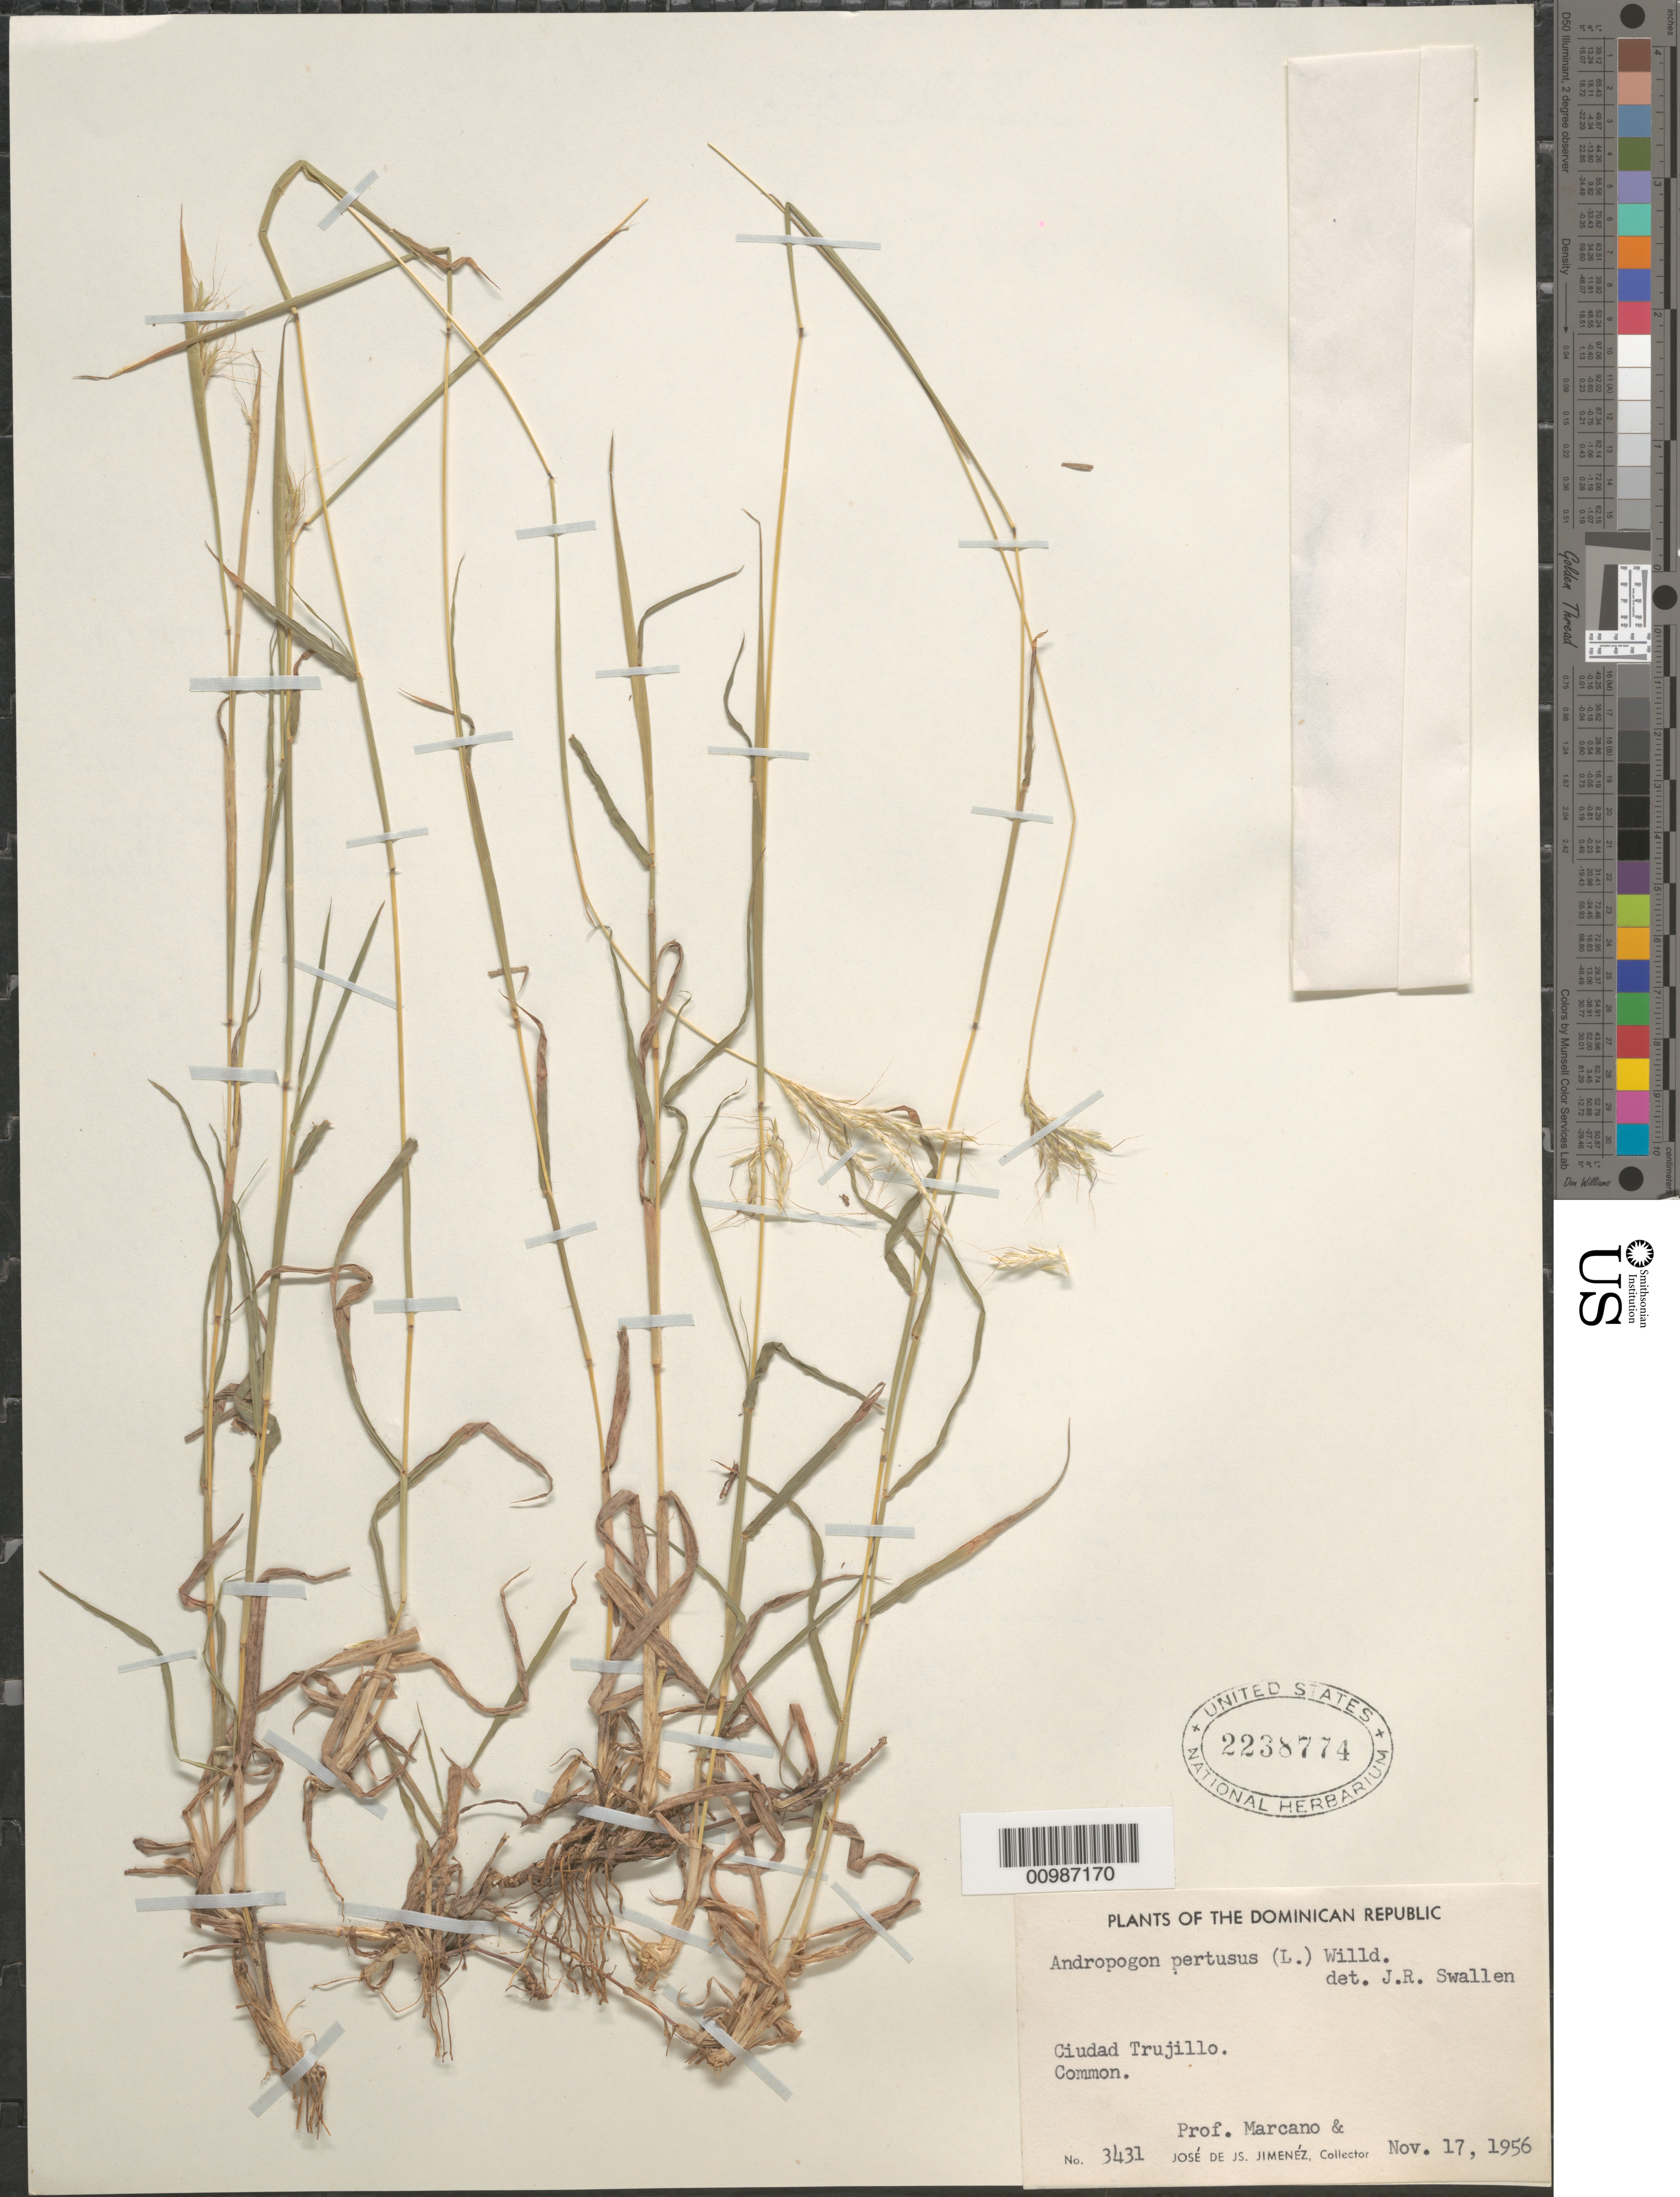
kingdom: Plantae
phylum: Tracheophyta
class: Liliopsida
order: Poales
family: Poaceae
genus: Andropogon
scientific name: Andropogon pertusus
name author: (L.) Willd.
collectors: E. J. Marcano F. & J. J. Jiménez Almonte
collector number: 3431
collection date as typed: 17 Nov 1956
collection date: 1956-11-17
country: Dominican Republic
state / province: Distrito Nacional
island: Hispaniola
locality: Ciudad Trujillo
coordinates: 0 N, 0 E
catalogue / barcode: US 2238774